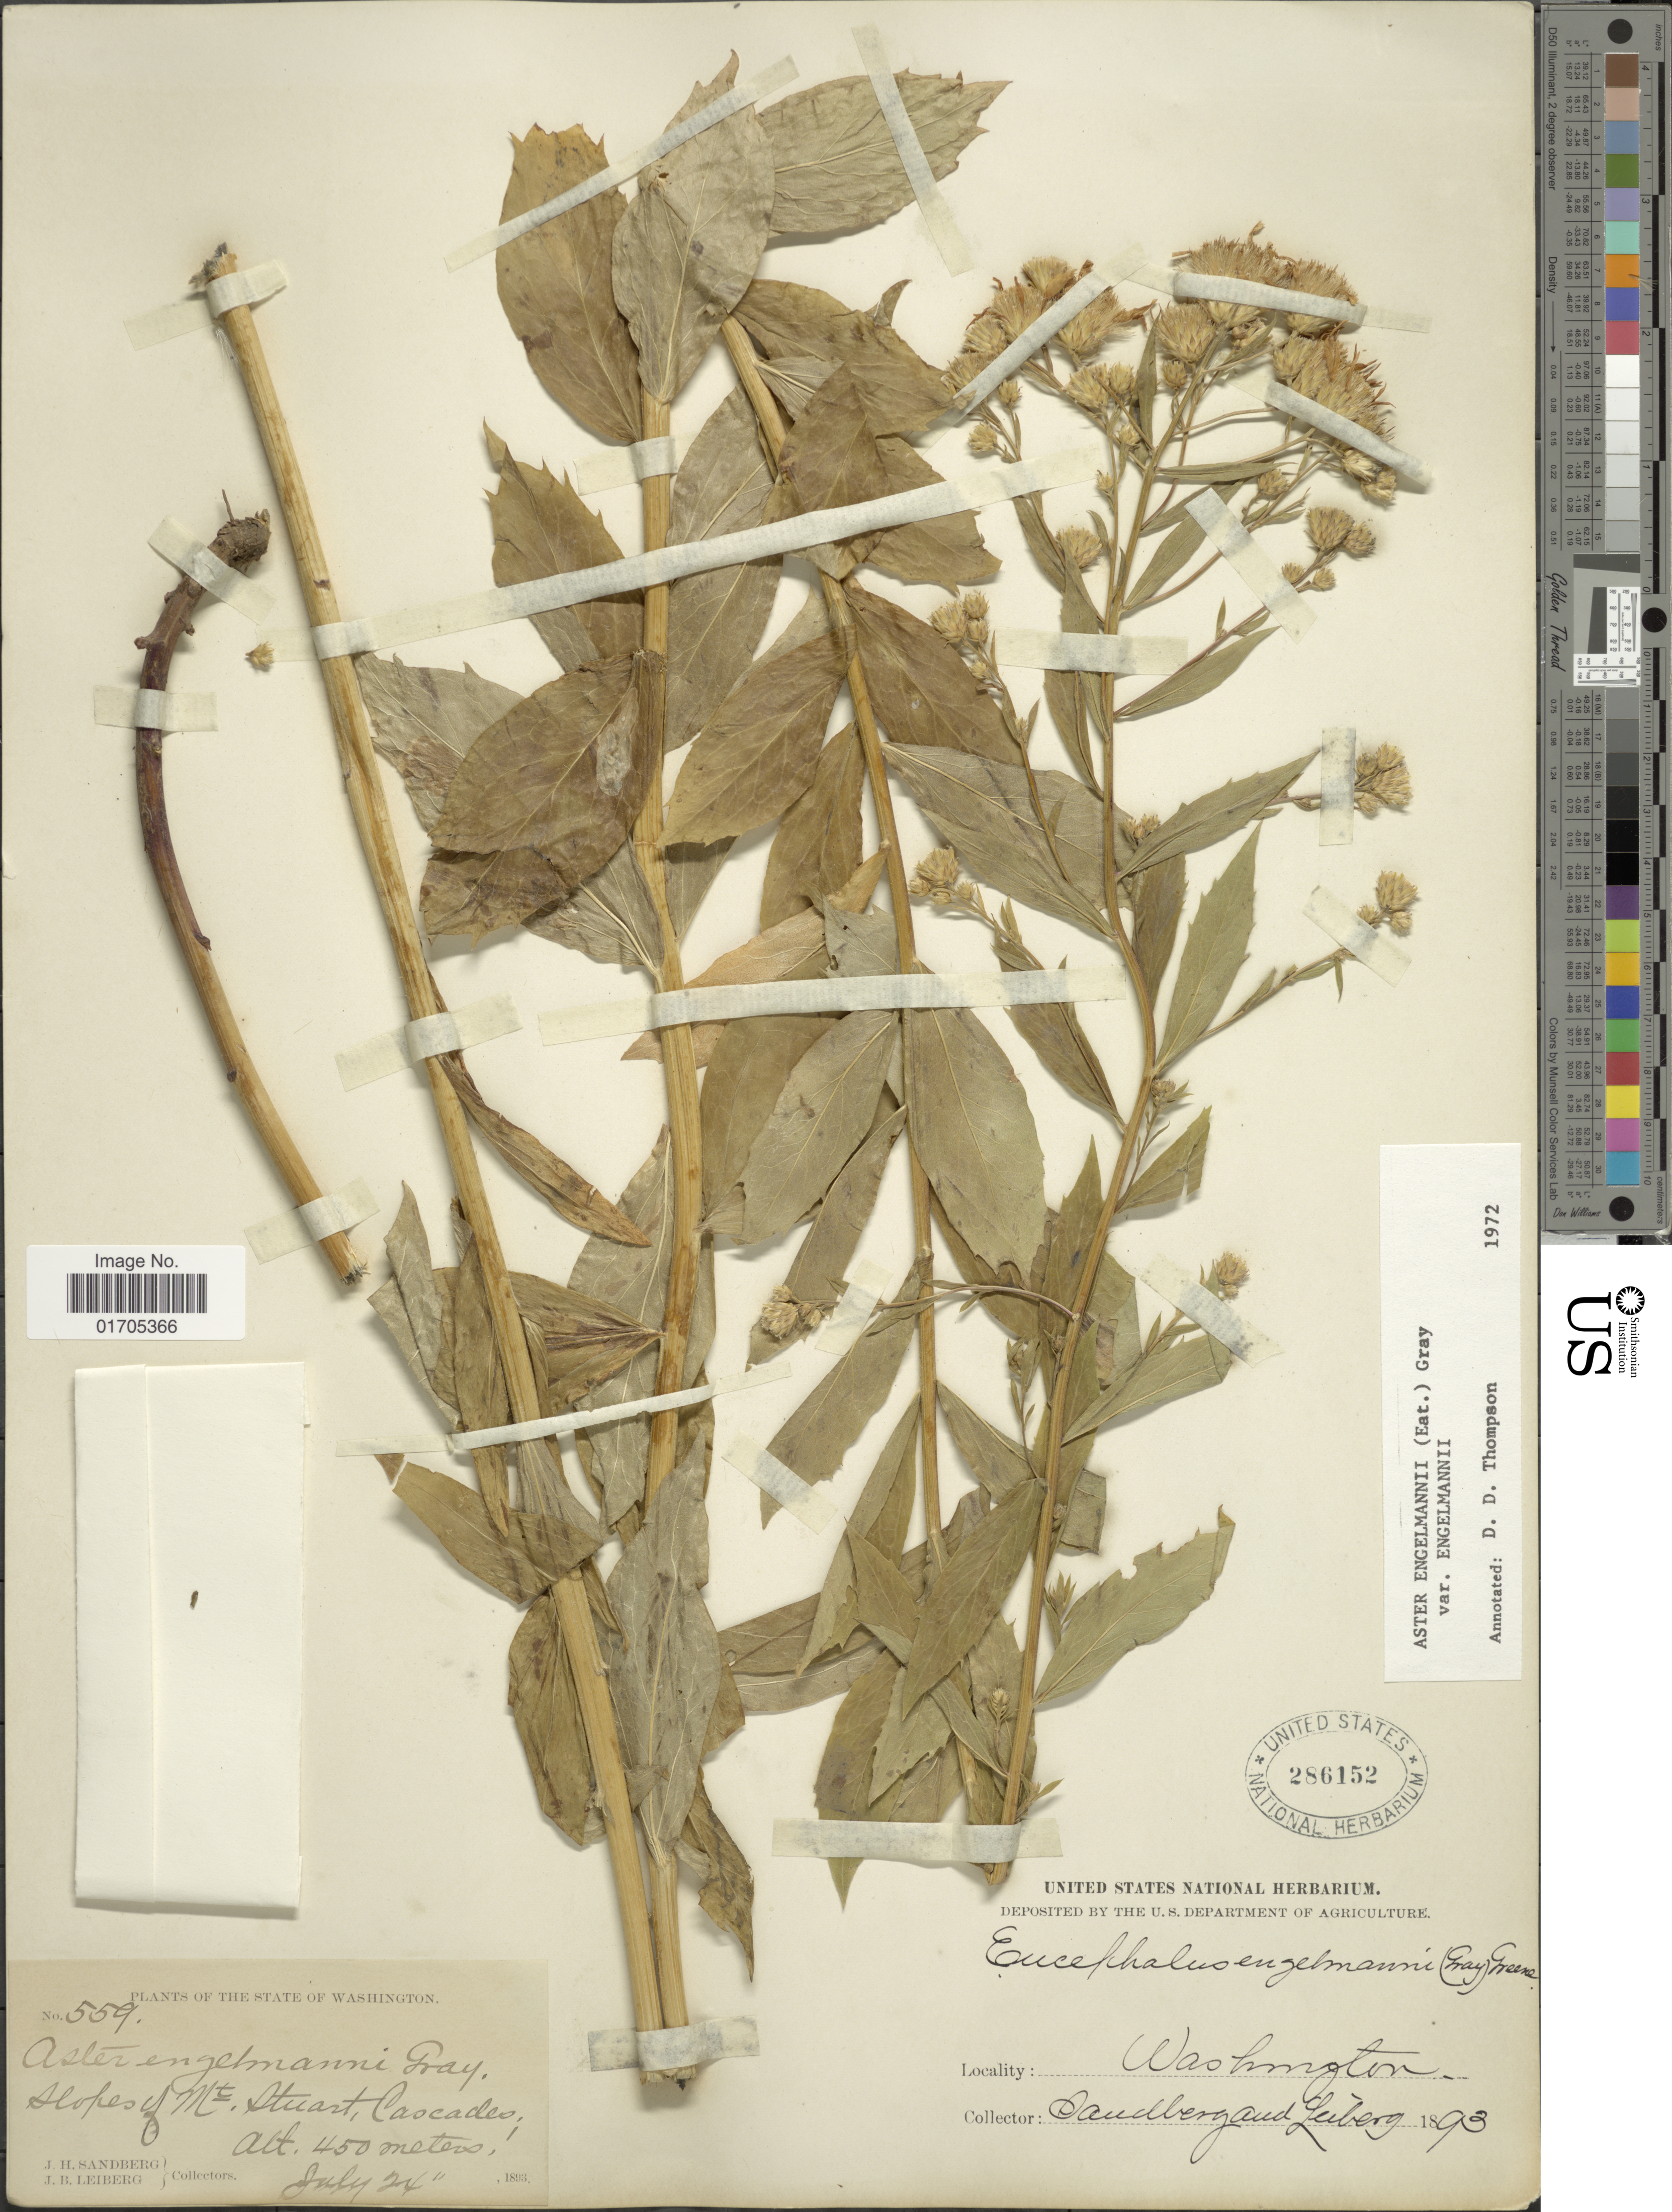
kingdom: Plantae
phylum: Tracheophyta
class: Magnoliopsida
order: Asterales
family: Asteraceae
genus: Eucephalus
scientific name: Eucephalus engelmannii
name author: (D.C. Eaton) Greene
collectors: J. H. Sandberg & J. B. Leiberg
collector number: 559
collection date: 1893-07-24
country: United States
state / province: Washington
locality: State of Washington. Slopes of Mt. Stuart, Cascades.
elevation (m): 450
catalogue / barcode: US 286152